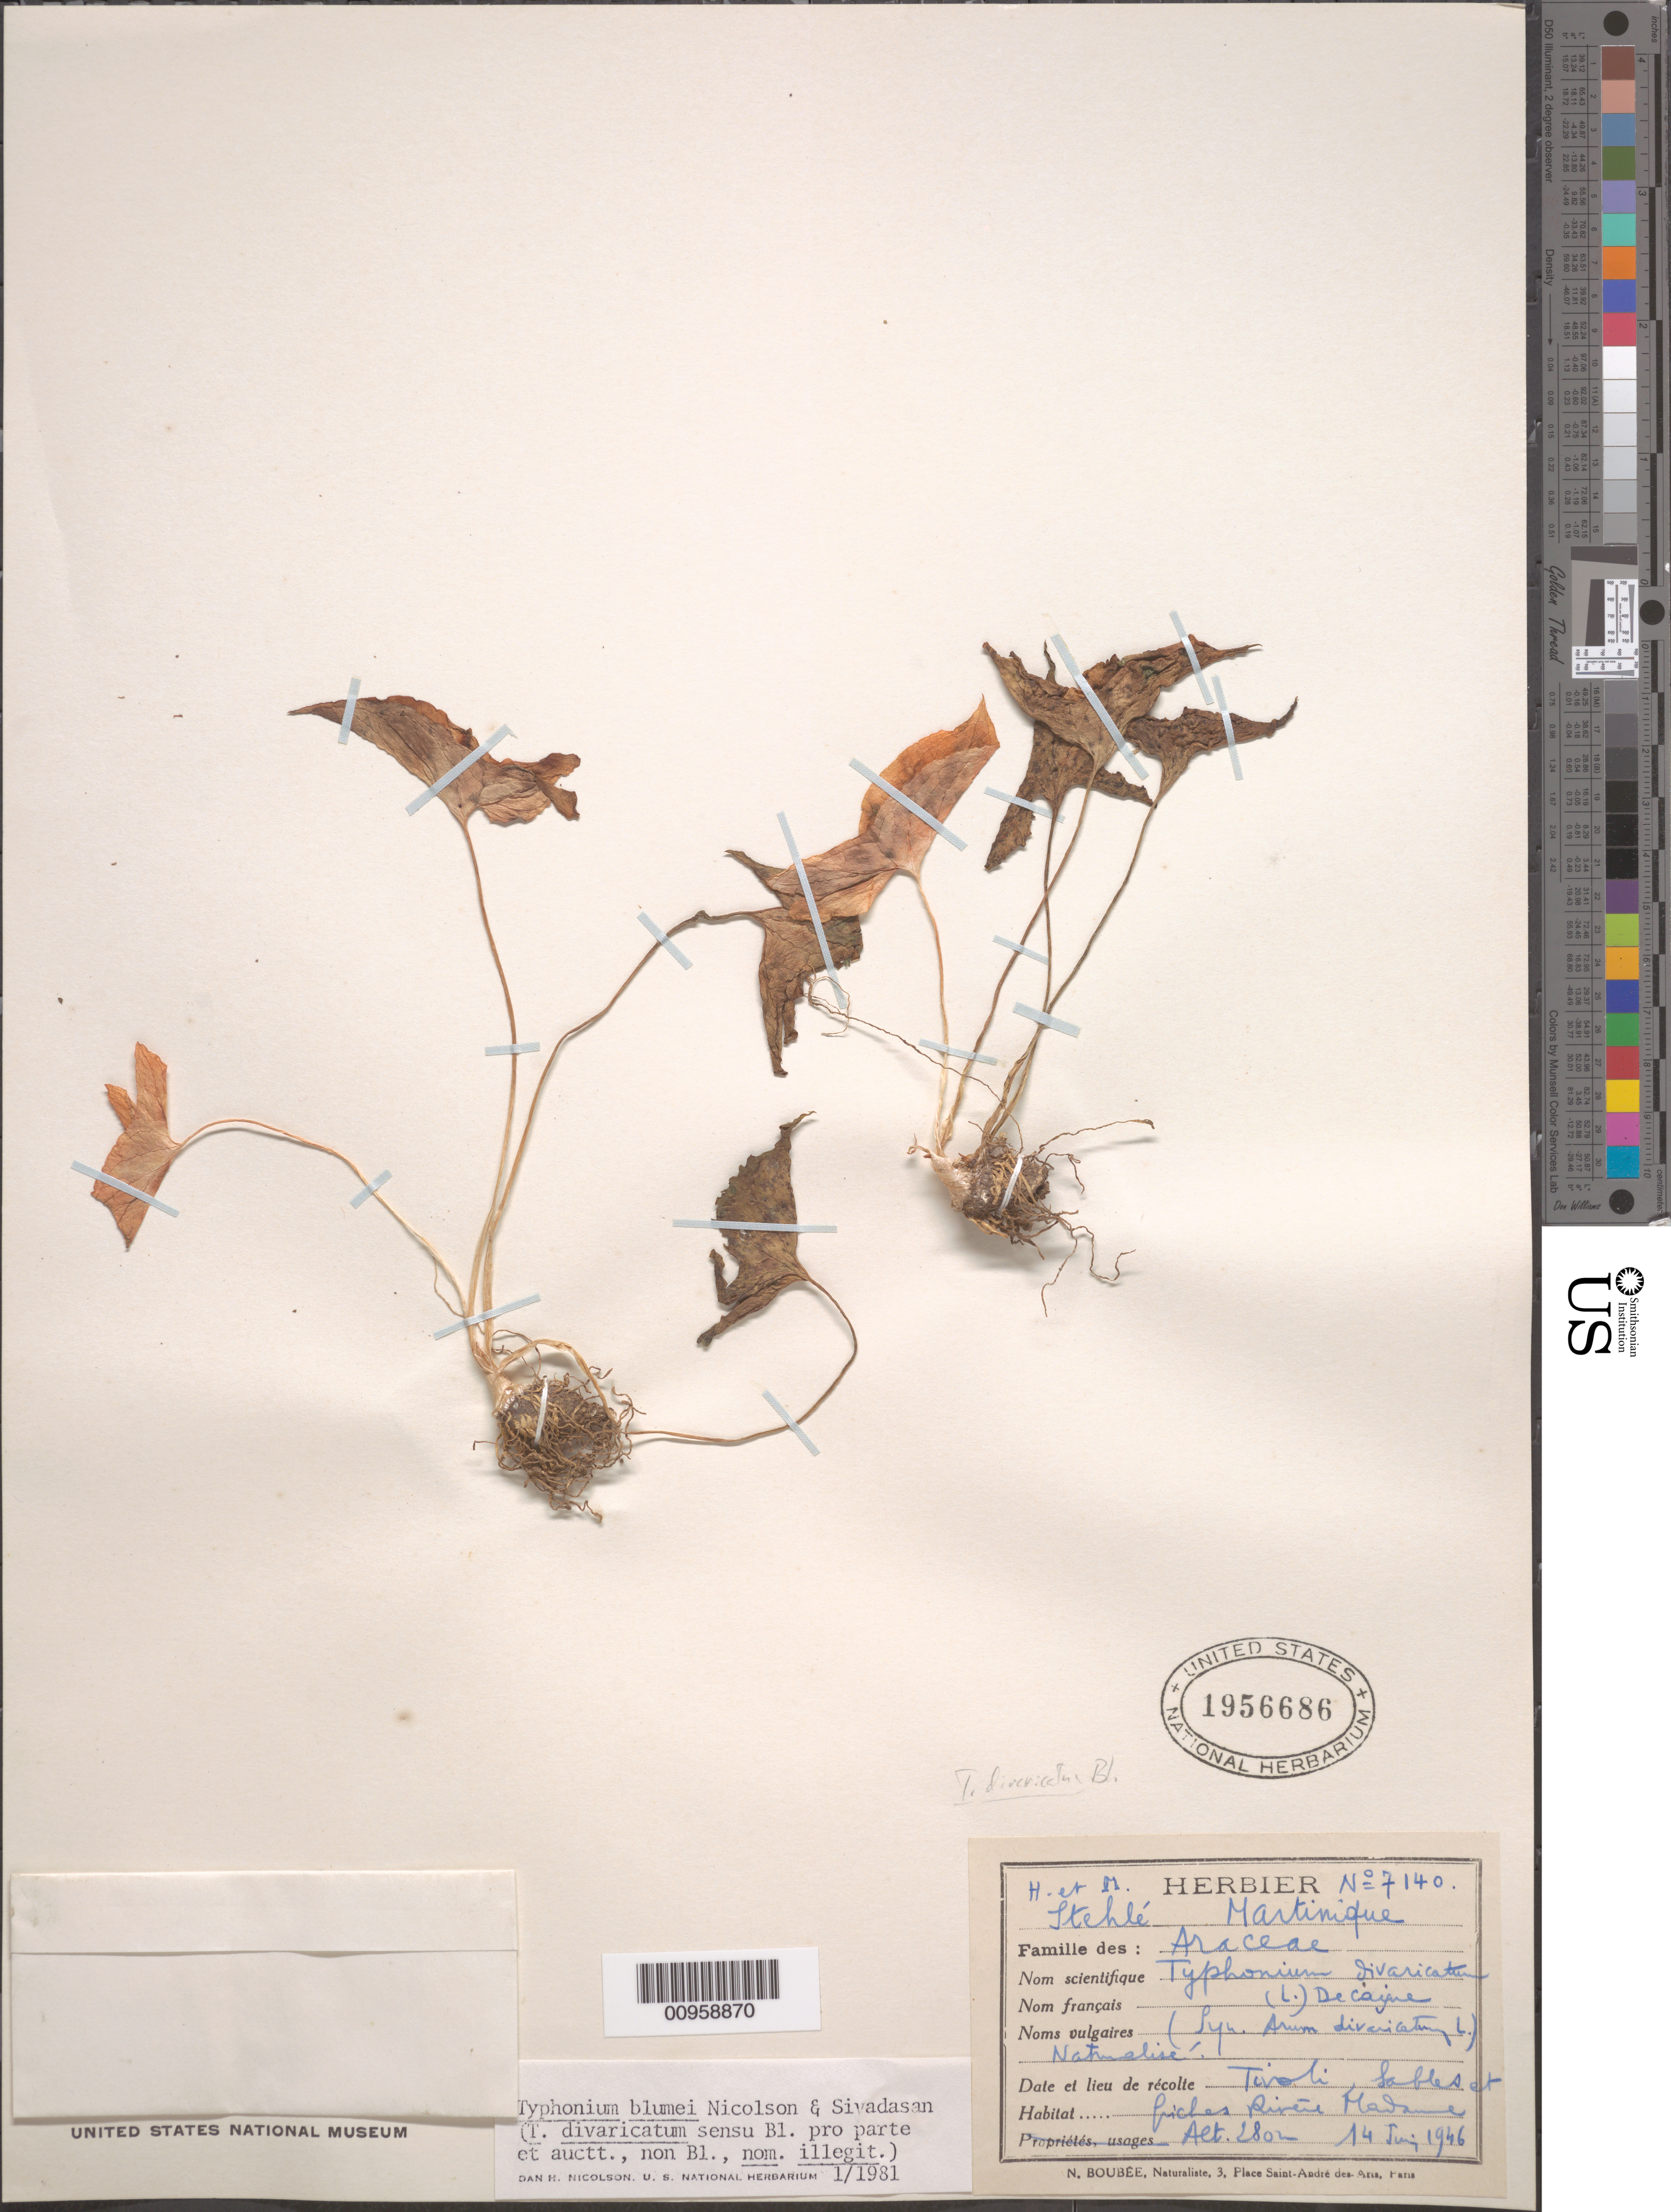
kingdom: Plantae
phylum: Tracheophyta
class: Liliopsida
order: Alismatales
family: Araceae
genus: Typhonium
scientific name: Typhonium blumei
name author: Nicolson & Sivad.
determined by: Nicolson, Dan H.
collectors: H. Stehlé & M. Stehlé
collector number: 7140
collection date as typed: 14 Jun 1946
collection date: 1946-06-14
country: Martinique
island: Martinique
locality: Tivoli, Rivière Madame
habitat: Sables et friches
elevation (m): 280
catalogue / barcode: US 1956686